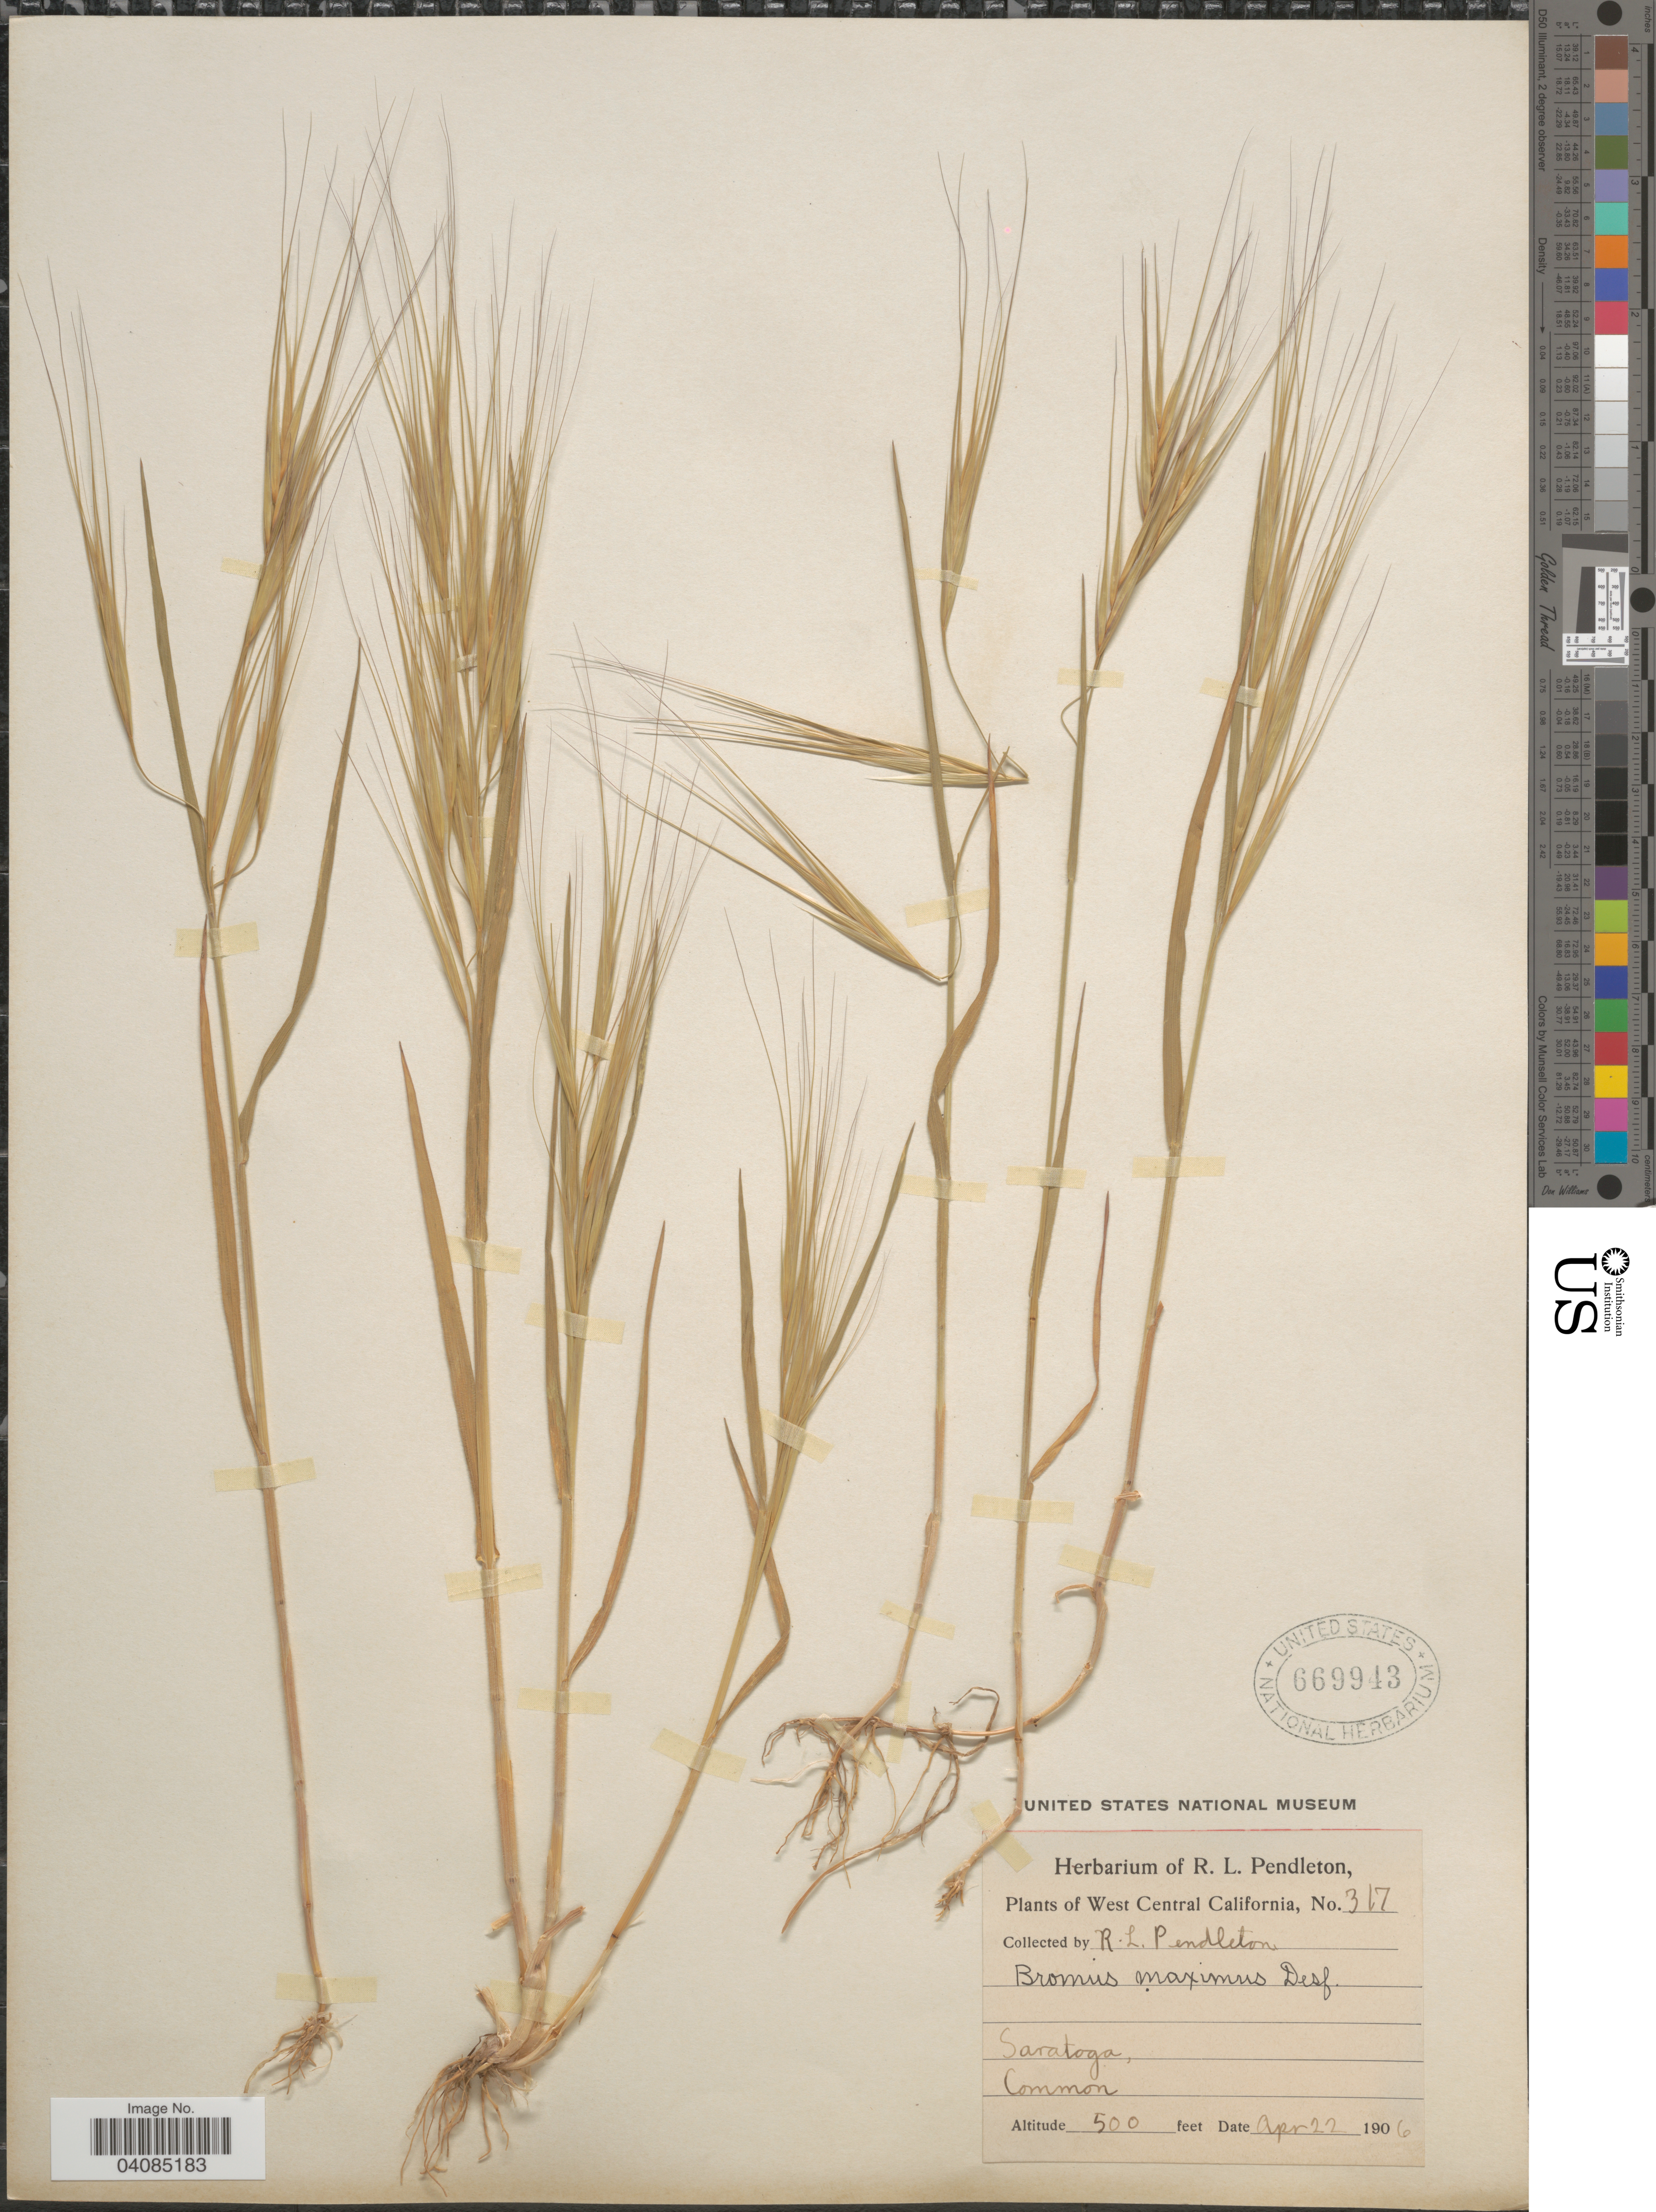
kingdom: Plantae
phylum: Tracheophyta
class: Liliopsida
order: Poales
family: Poaceae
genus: Bromus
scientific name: Bromus rigidus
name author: Roth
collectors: R. Pendleton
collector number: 317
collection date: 1906-04-22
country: United States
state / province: California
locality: West Central California. Saratoga.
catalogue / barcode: US 669943